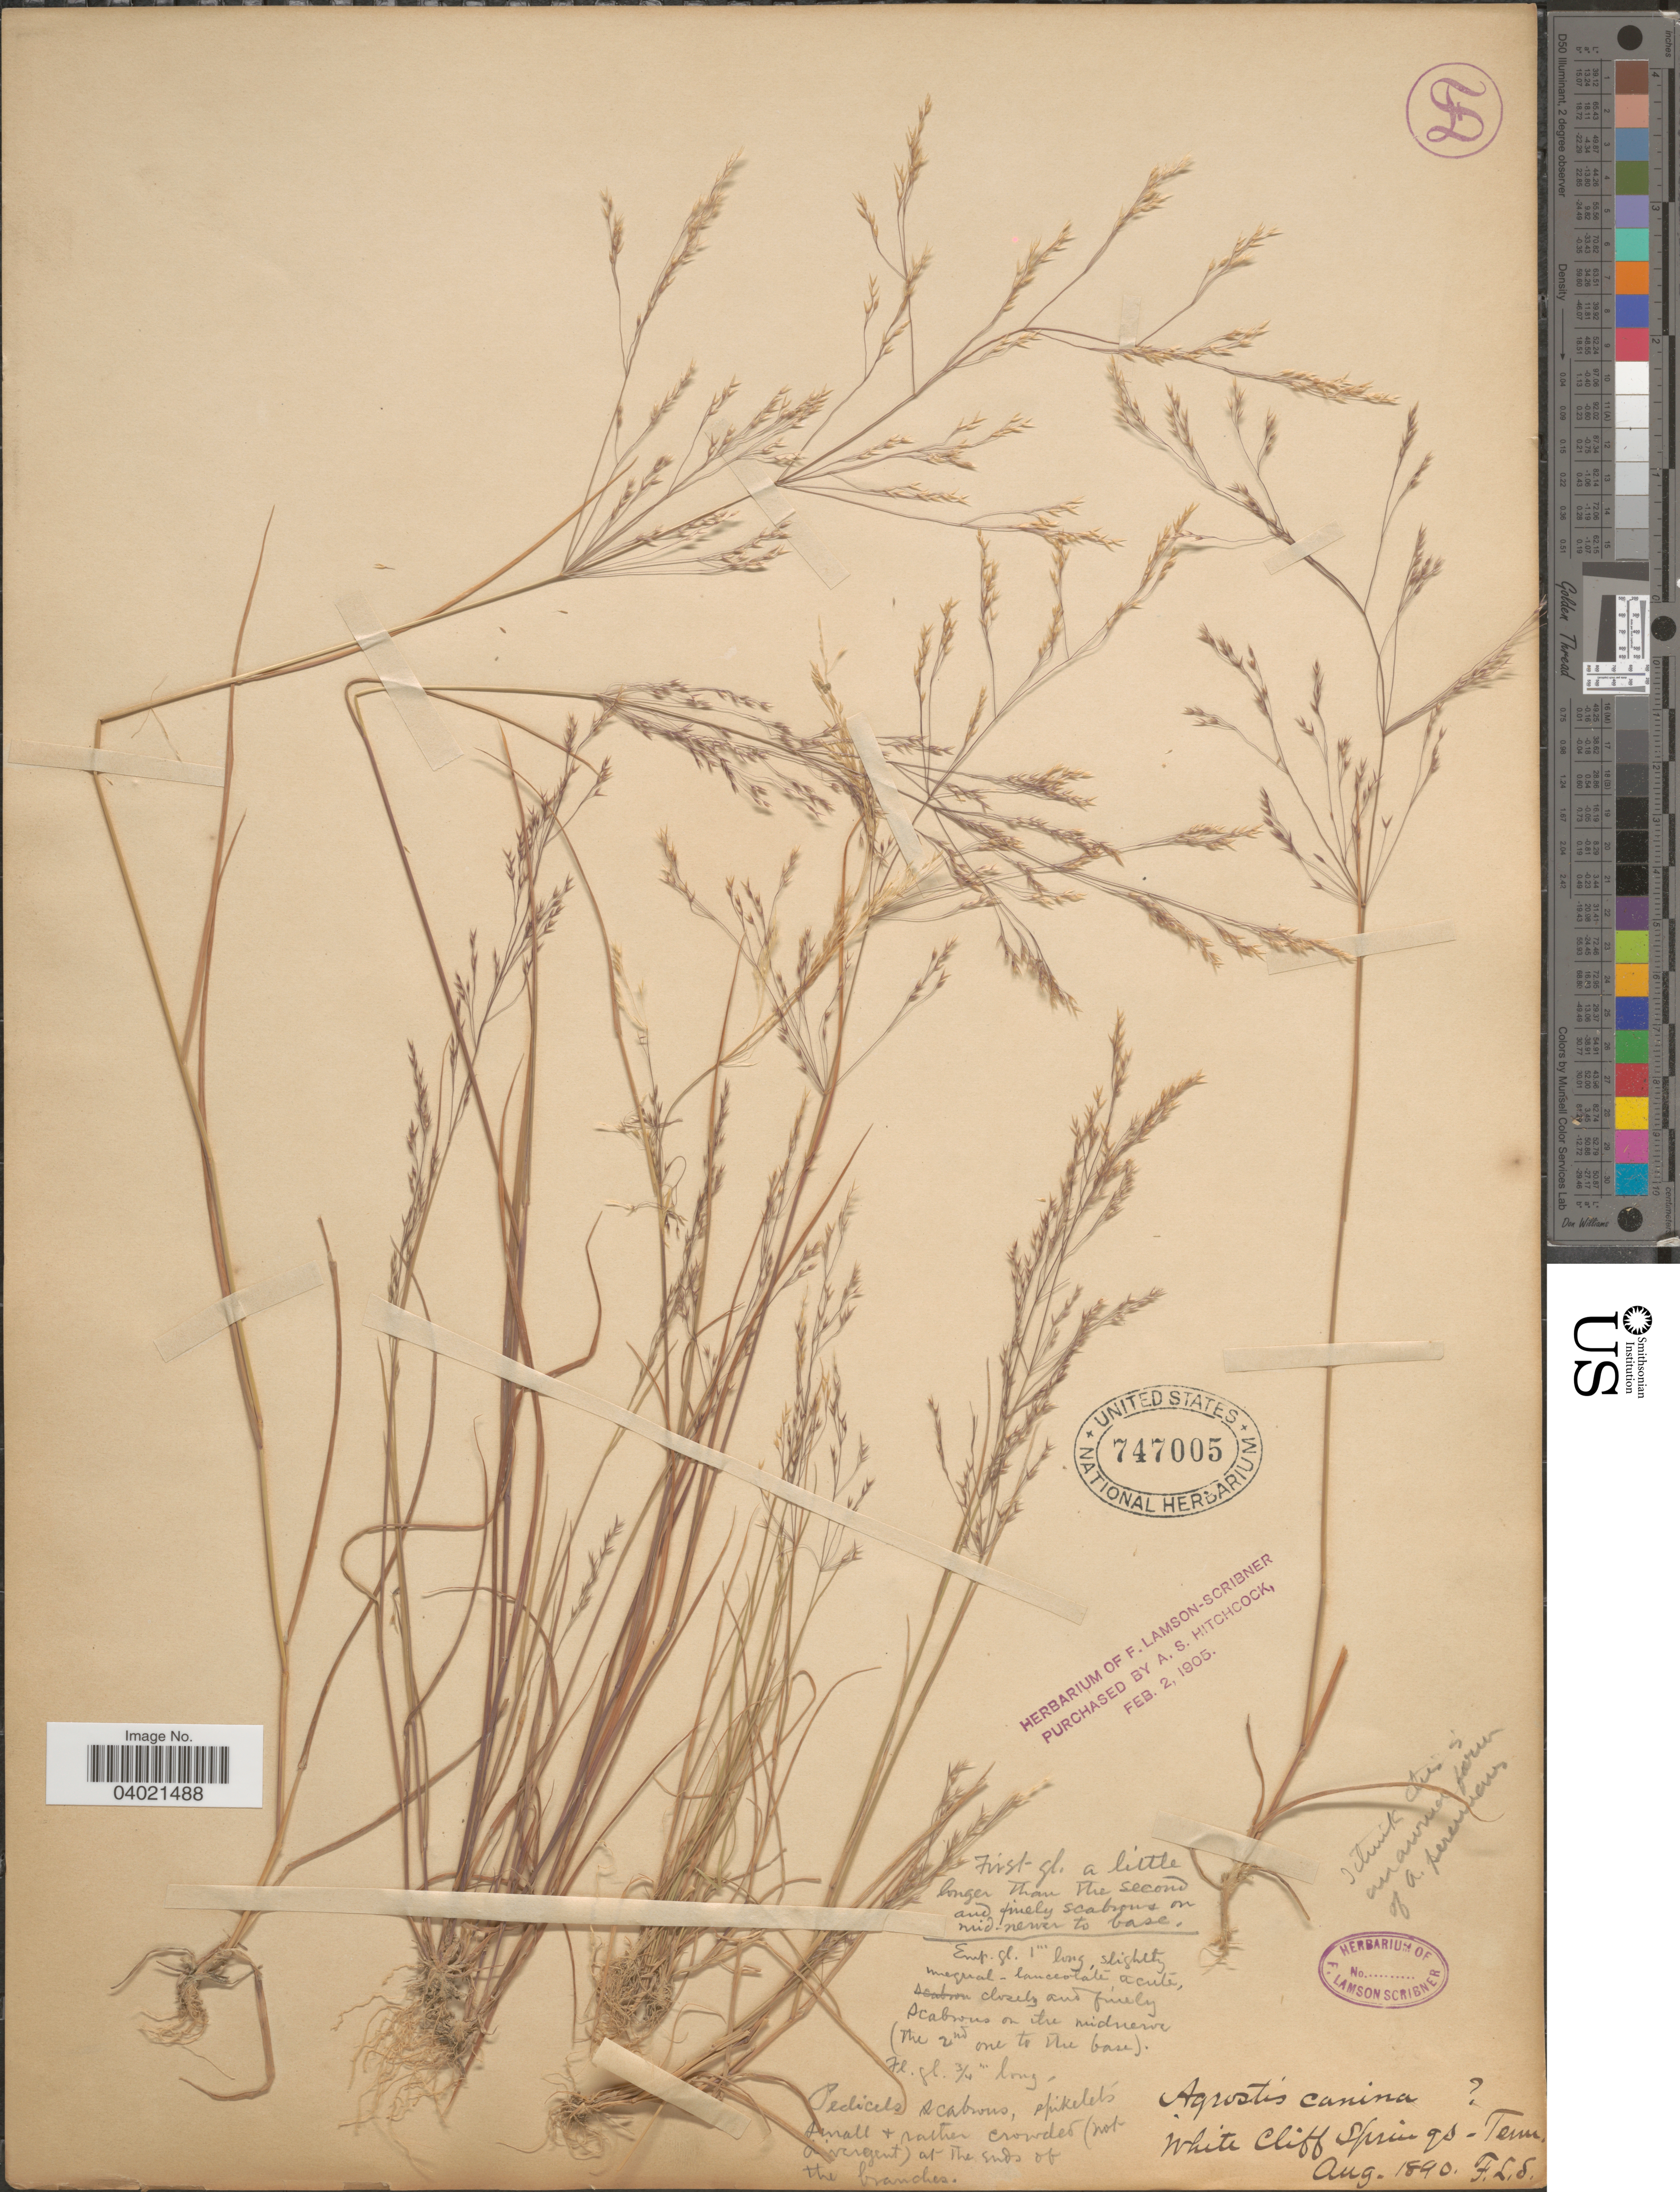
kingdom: Plantae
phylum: Tracheophyta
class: Liliopsida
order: Poales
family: Poaceae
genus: Agrostis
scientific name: Agrostis perennans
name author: (Walter) Tuck.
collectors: ex herb. F. Lamson Scribner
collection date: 1890-08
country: United States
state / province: Tennessee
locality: White Cliff Springs.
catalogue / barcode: US 747005